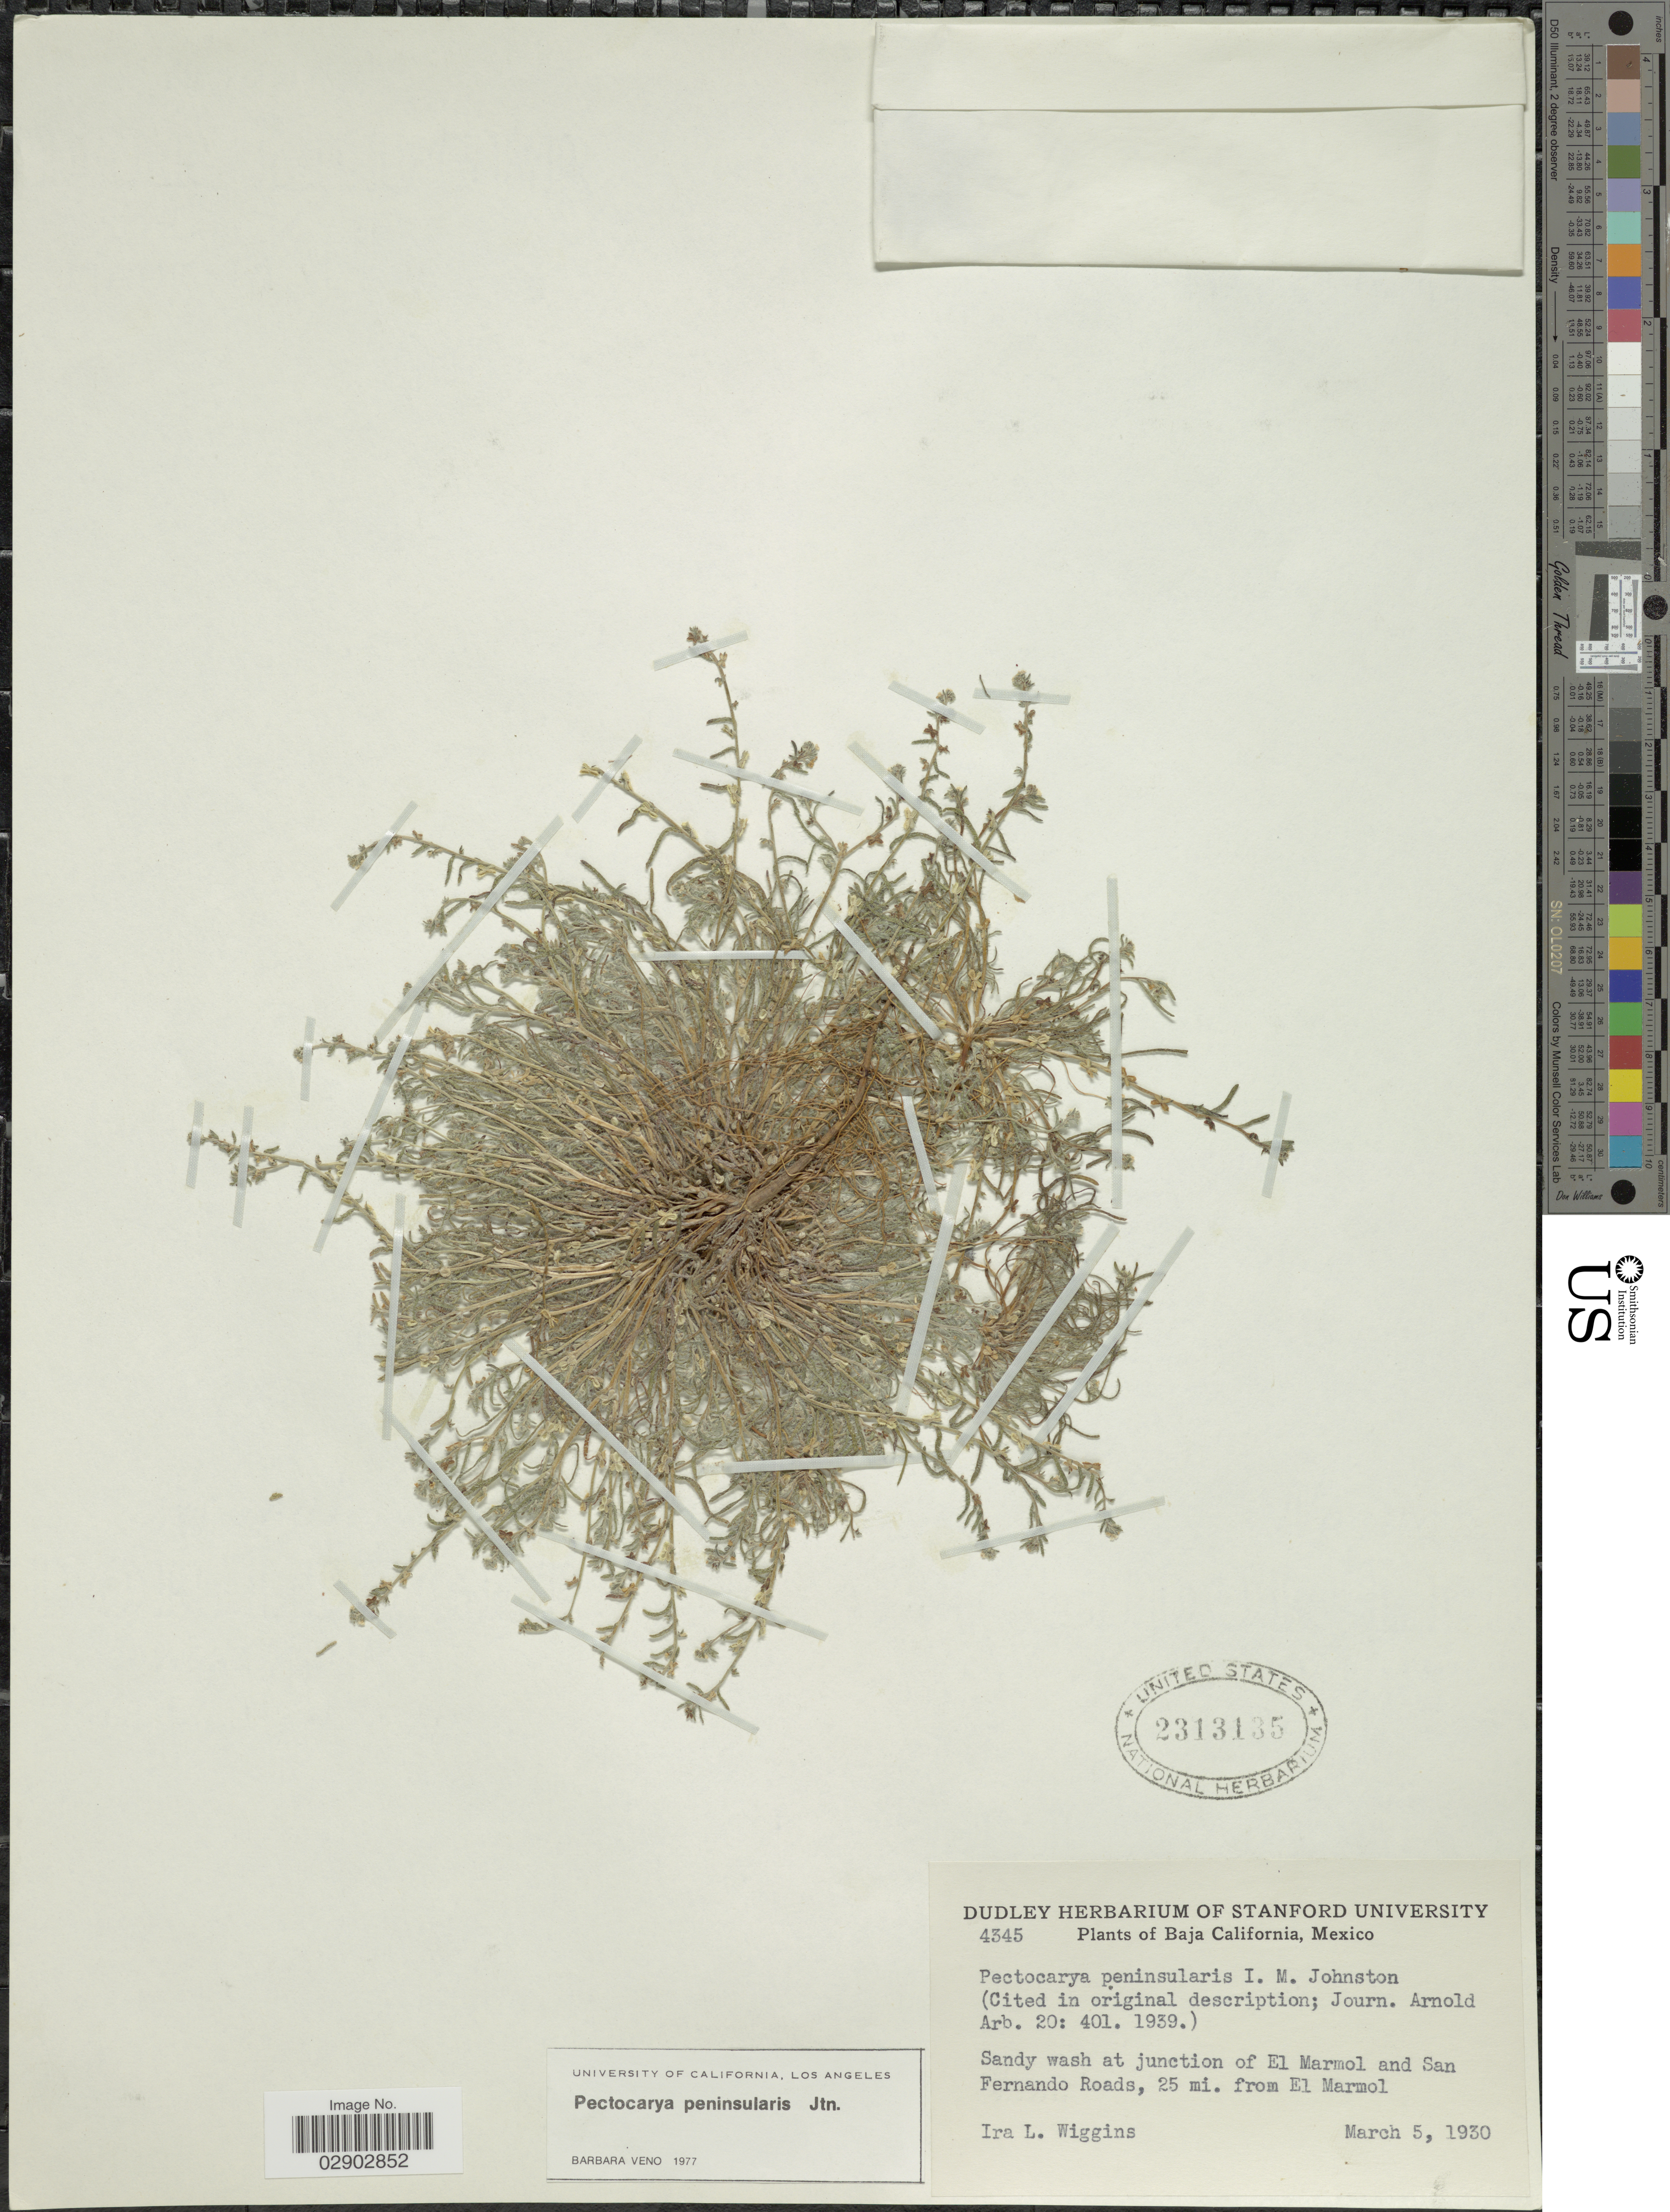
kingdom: Plantae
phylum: Tracheophyta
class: Magnoliopsida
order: Boraginales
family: Boraginaceae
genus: Pectocarya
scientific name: Pectocarya peninsularis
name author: I.M. Johnst.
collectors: I. L. Wiggins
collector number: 4345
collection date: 1930-03-05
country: Mexico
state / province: Baja California Norte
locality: Sandy wash at junction of el Marmol and San Fernando Roads, 25 mi. from El Marmol.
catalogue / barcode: US 2313135